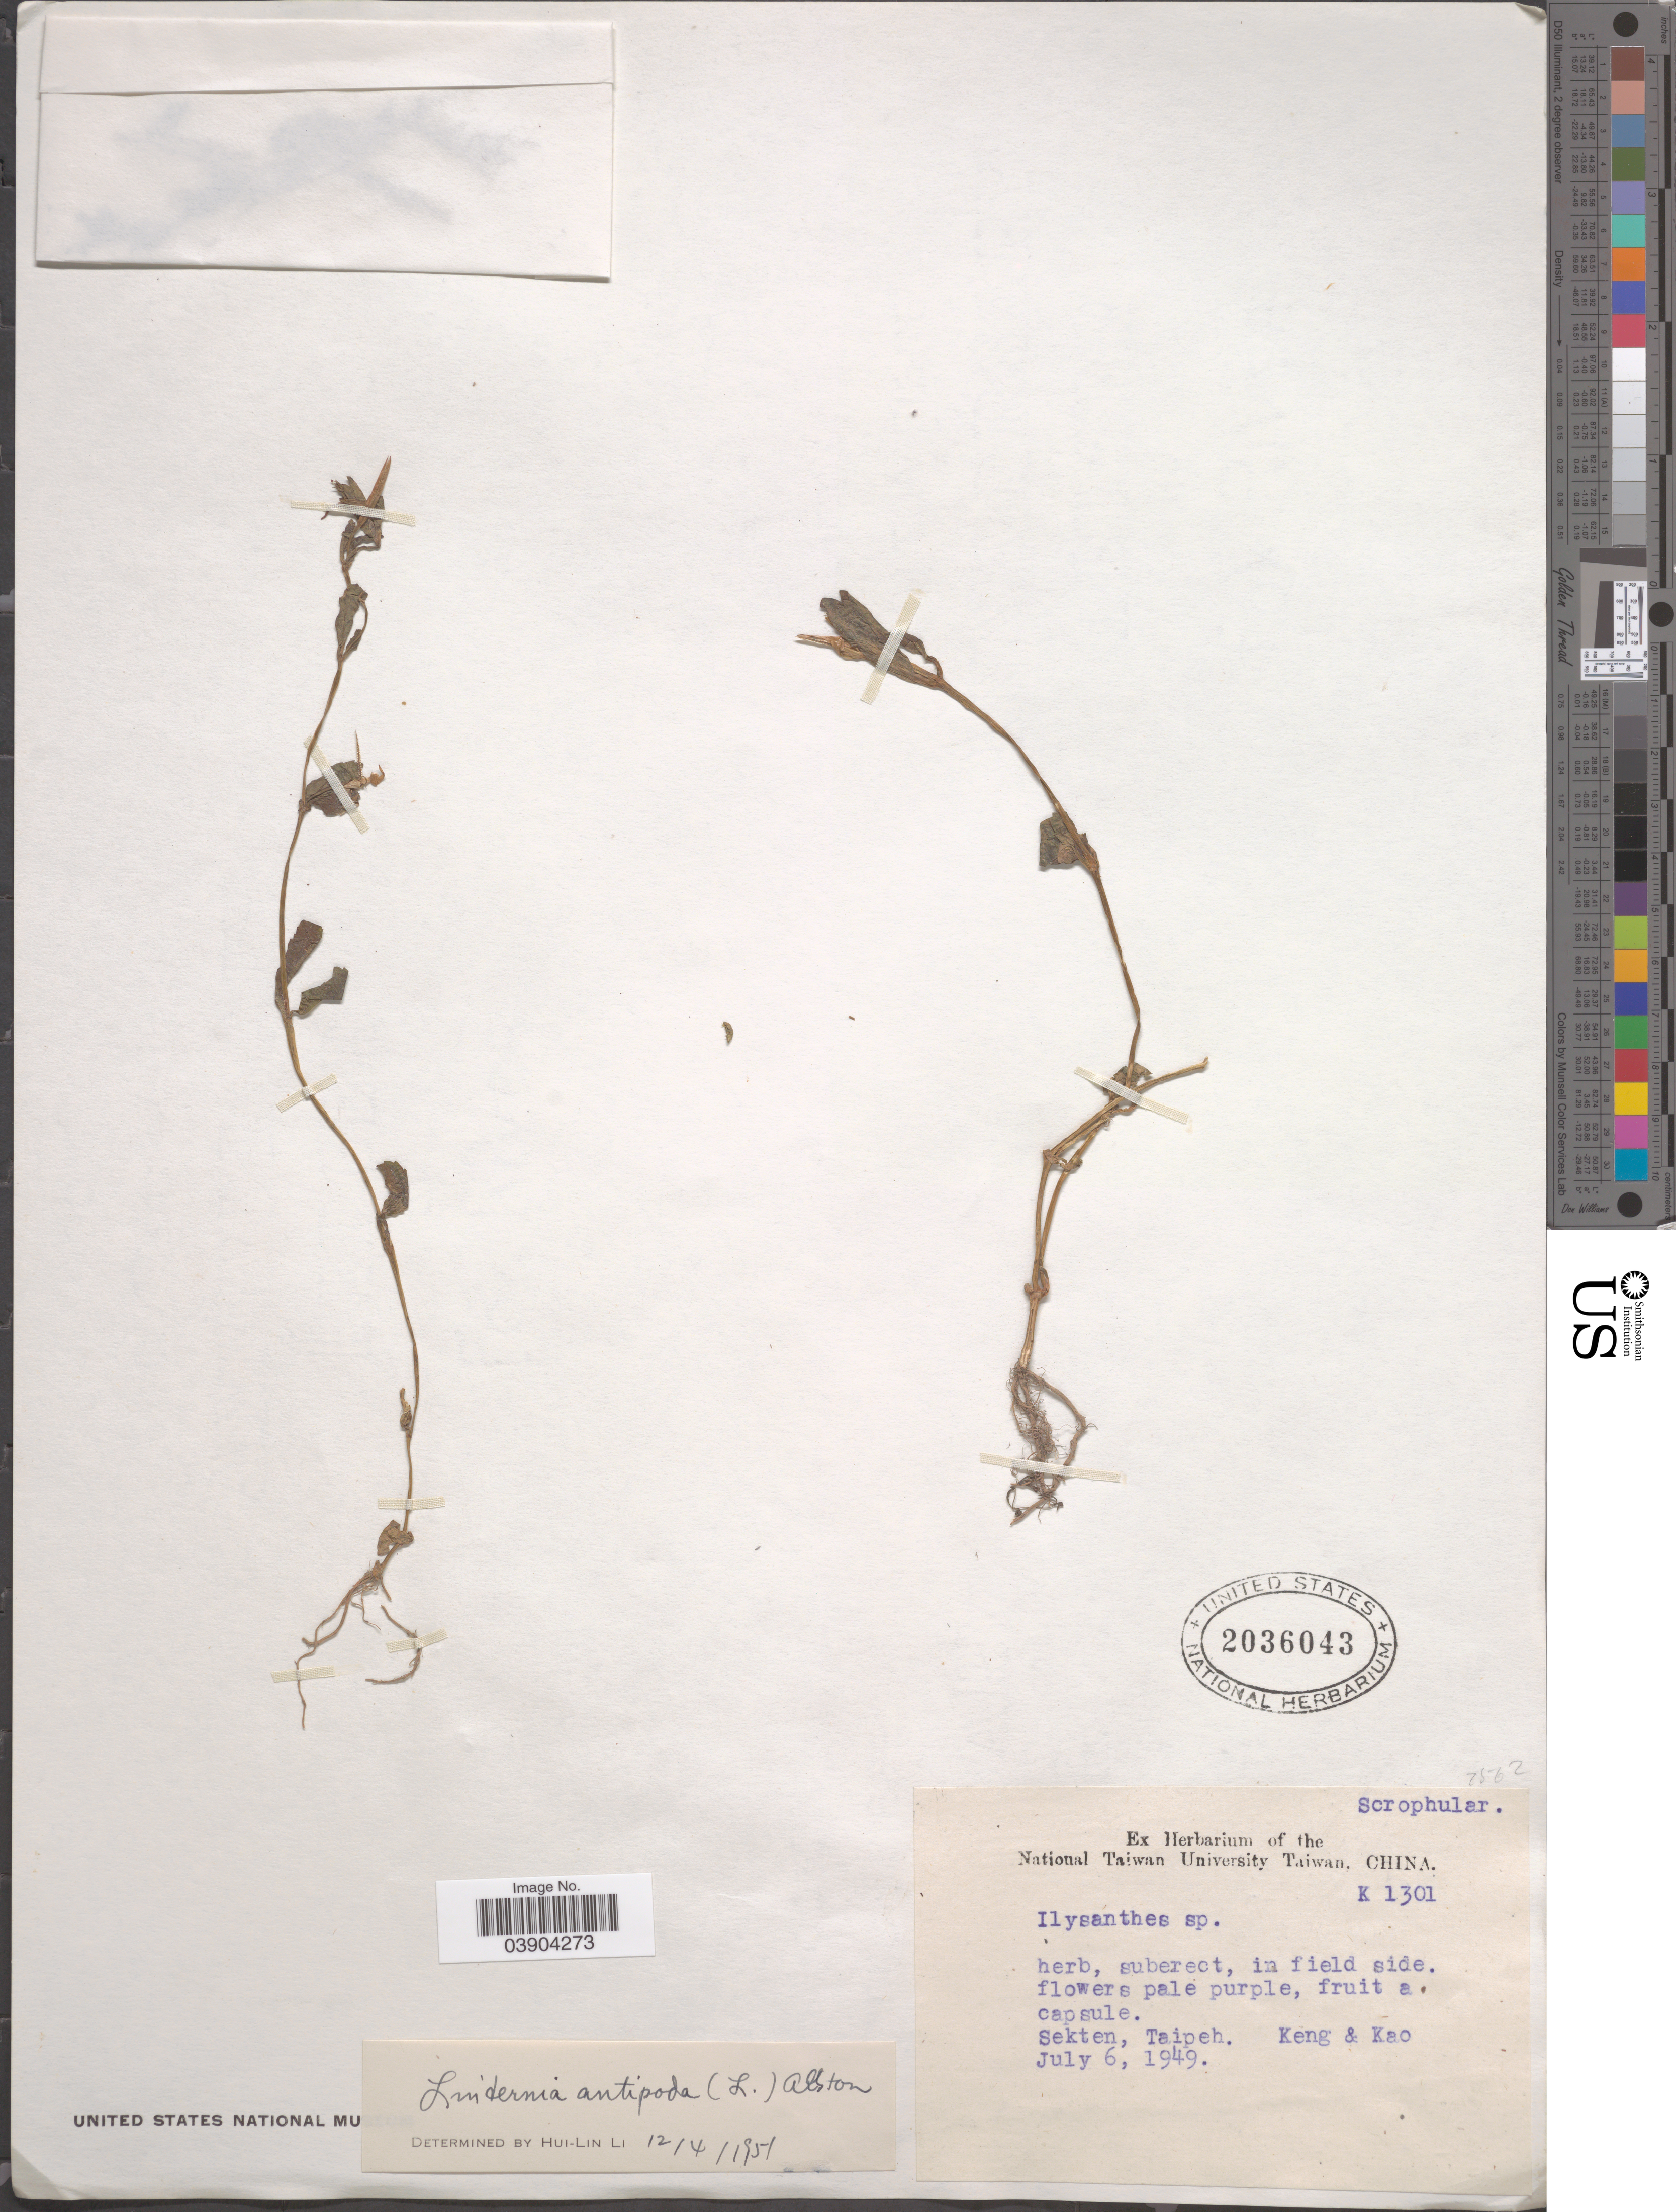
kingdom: Plantae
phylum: Tracheophyta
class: Magnoliopsida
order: Lamiales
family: Linderniaceae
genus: Lindernia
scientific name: Lindernia antipoda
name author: (L.) Alston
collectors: -- Keng & -. Kao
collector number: K1301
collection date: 1949-07-06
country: Taiwan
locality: Sekten, Taipeh.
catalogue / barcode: US 2036043